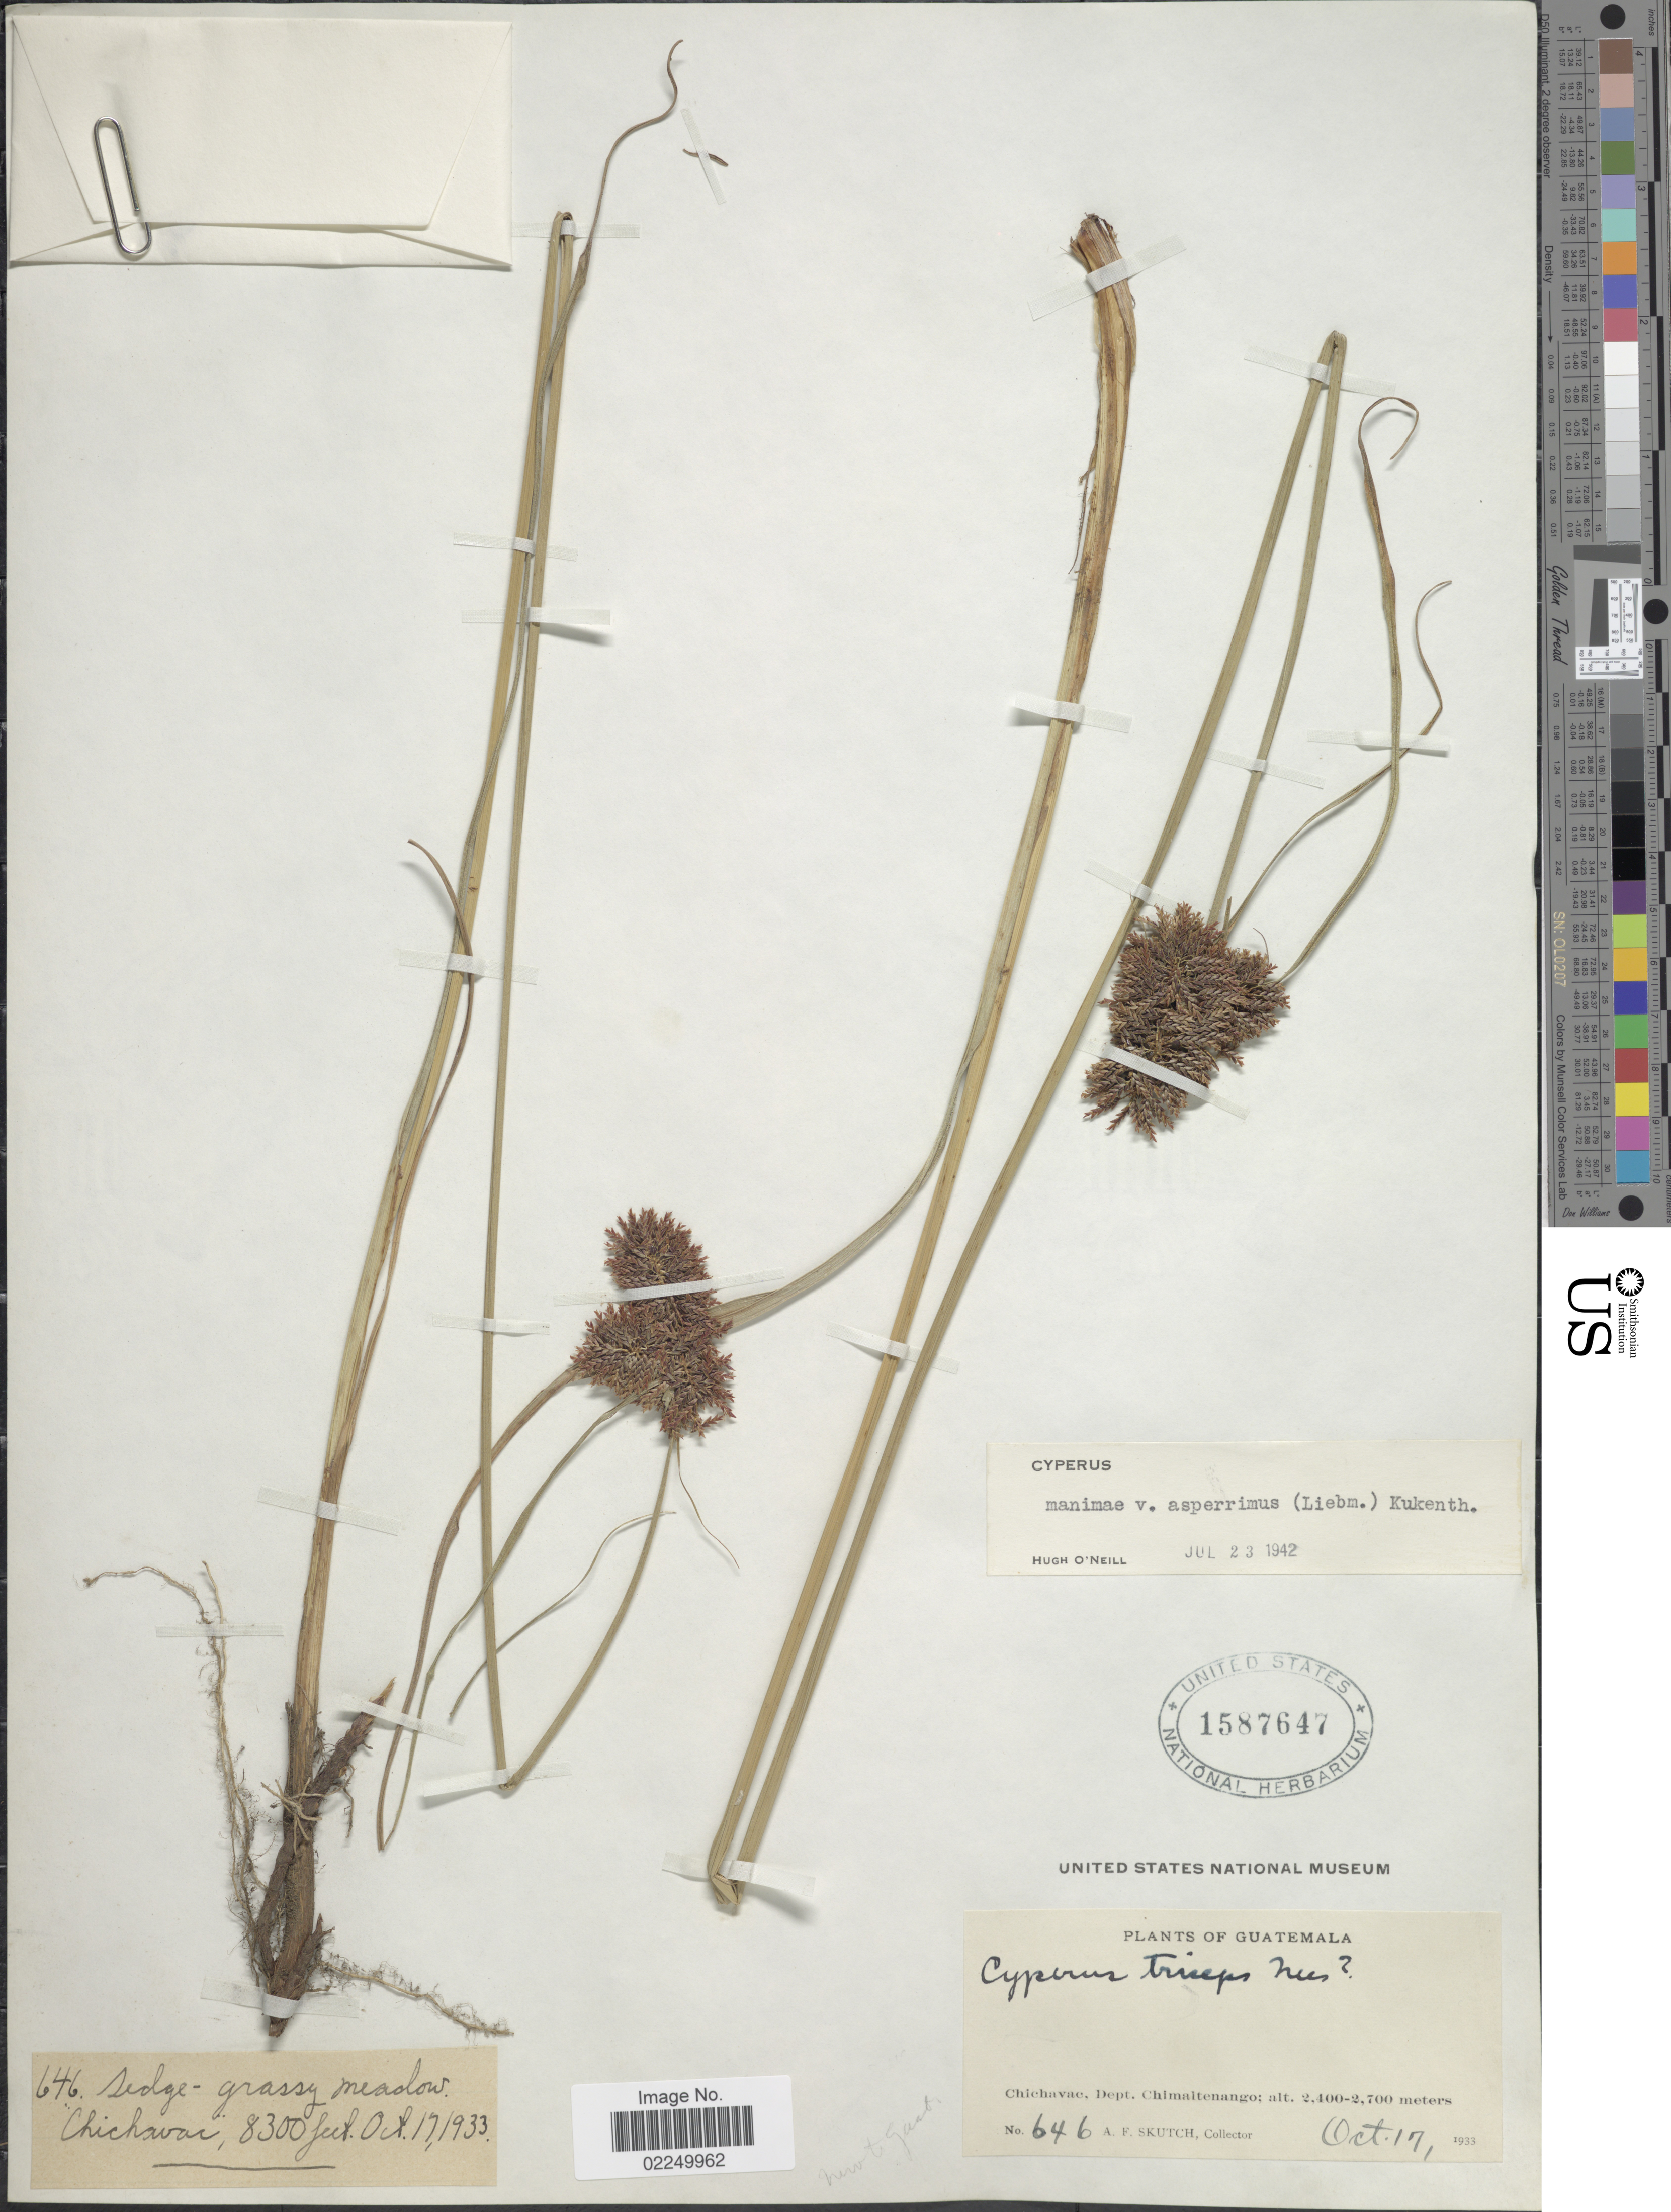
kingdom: Plantae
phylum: Tracheophyta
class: Liliopsida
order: Poales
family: Cyperaceae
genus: Cyperus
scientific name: Cyperus manimae var. asperrimus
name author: (Liebm.) Kük.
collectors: A. F. Skutch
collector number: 646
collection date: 1933-10-17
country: Guatemala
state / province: Chimaltenango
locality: Chichavac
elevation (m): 2530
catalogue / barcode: US 1587647